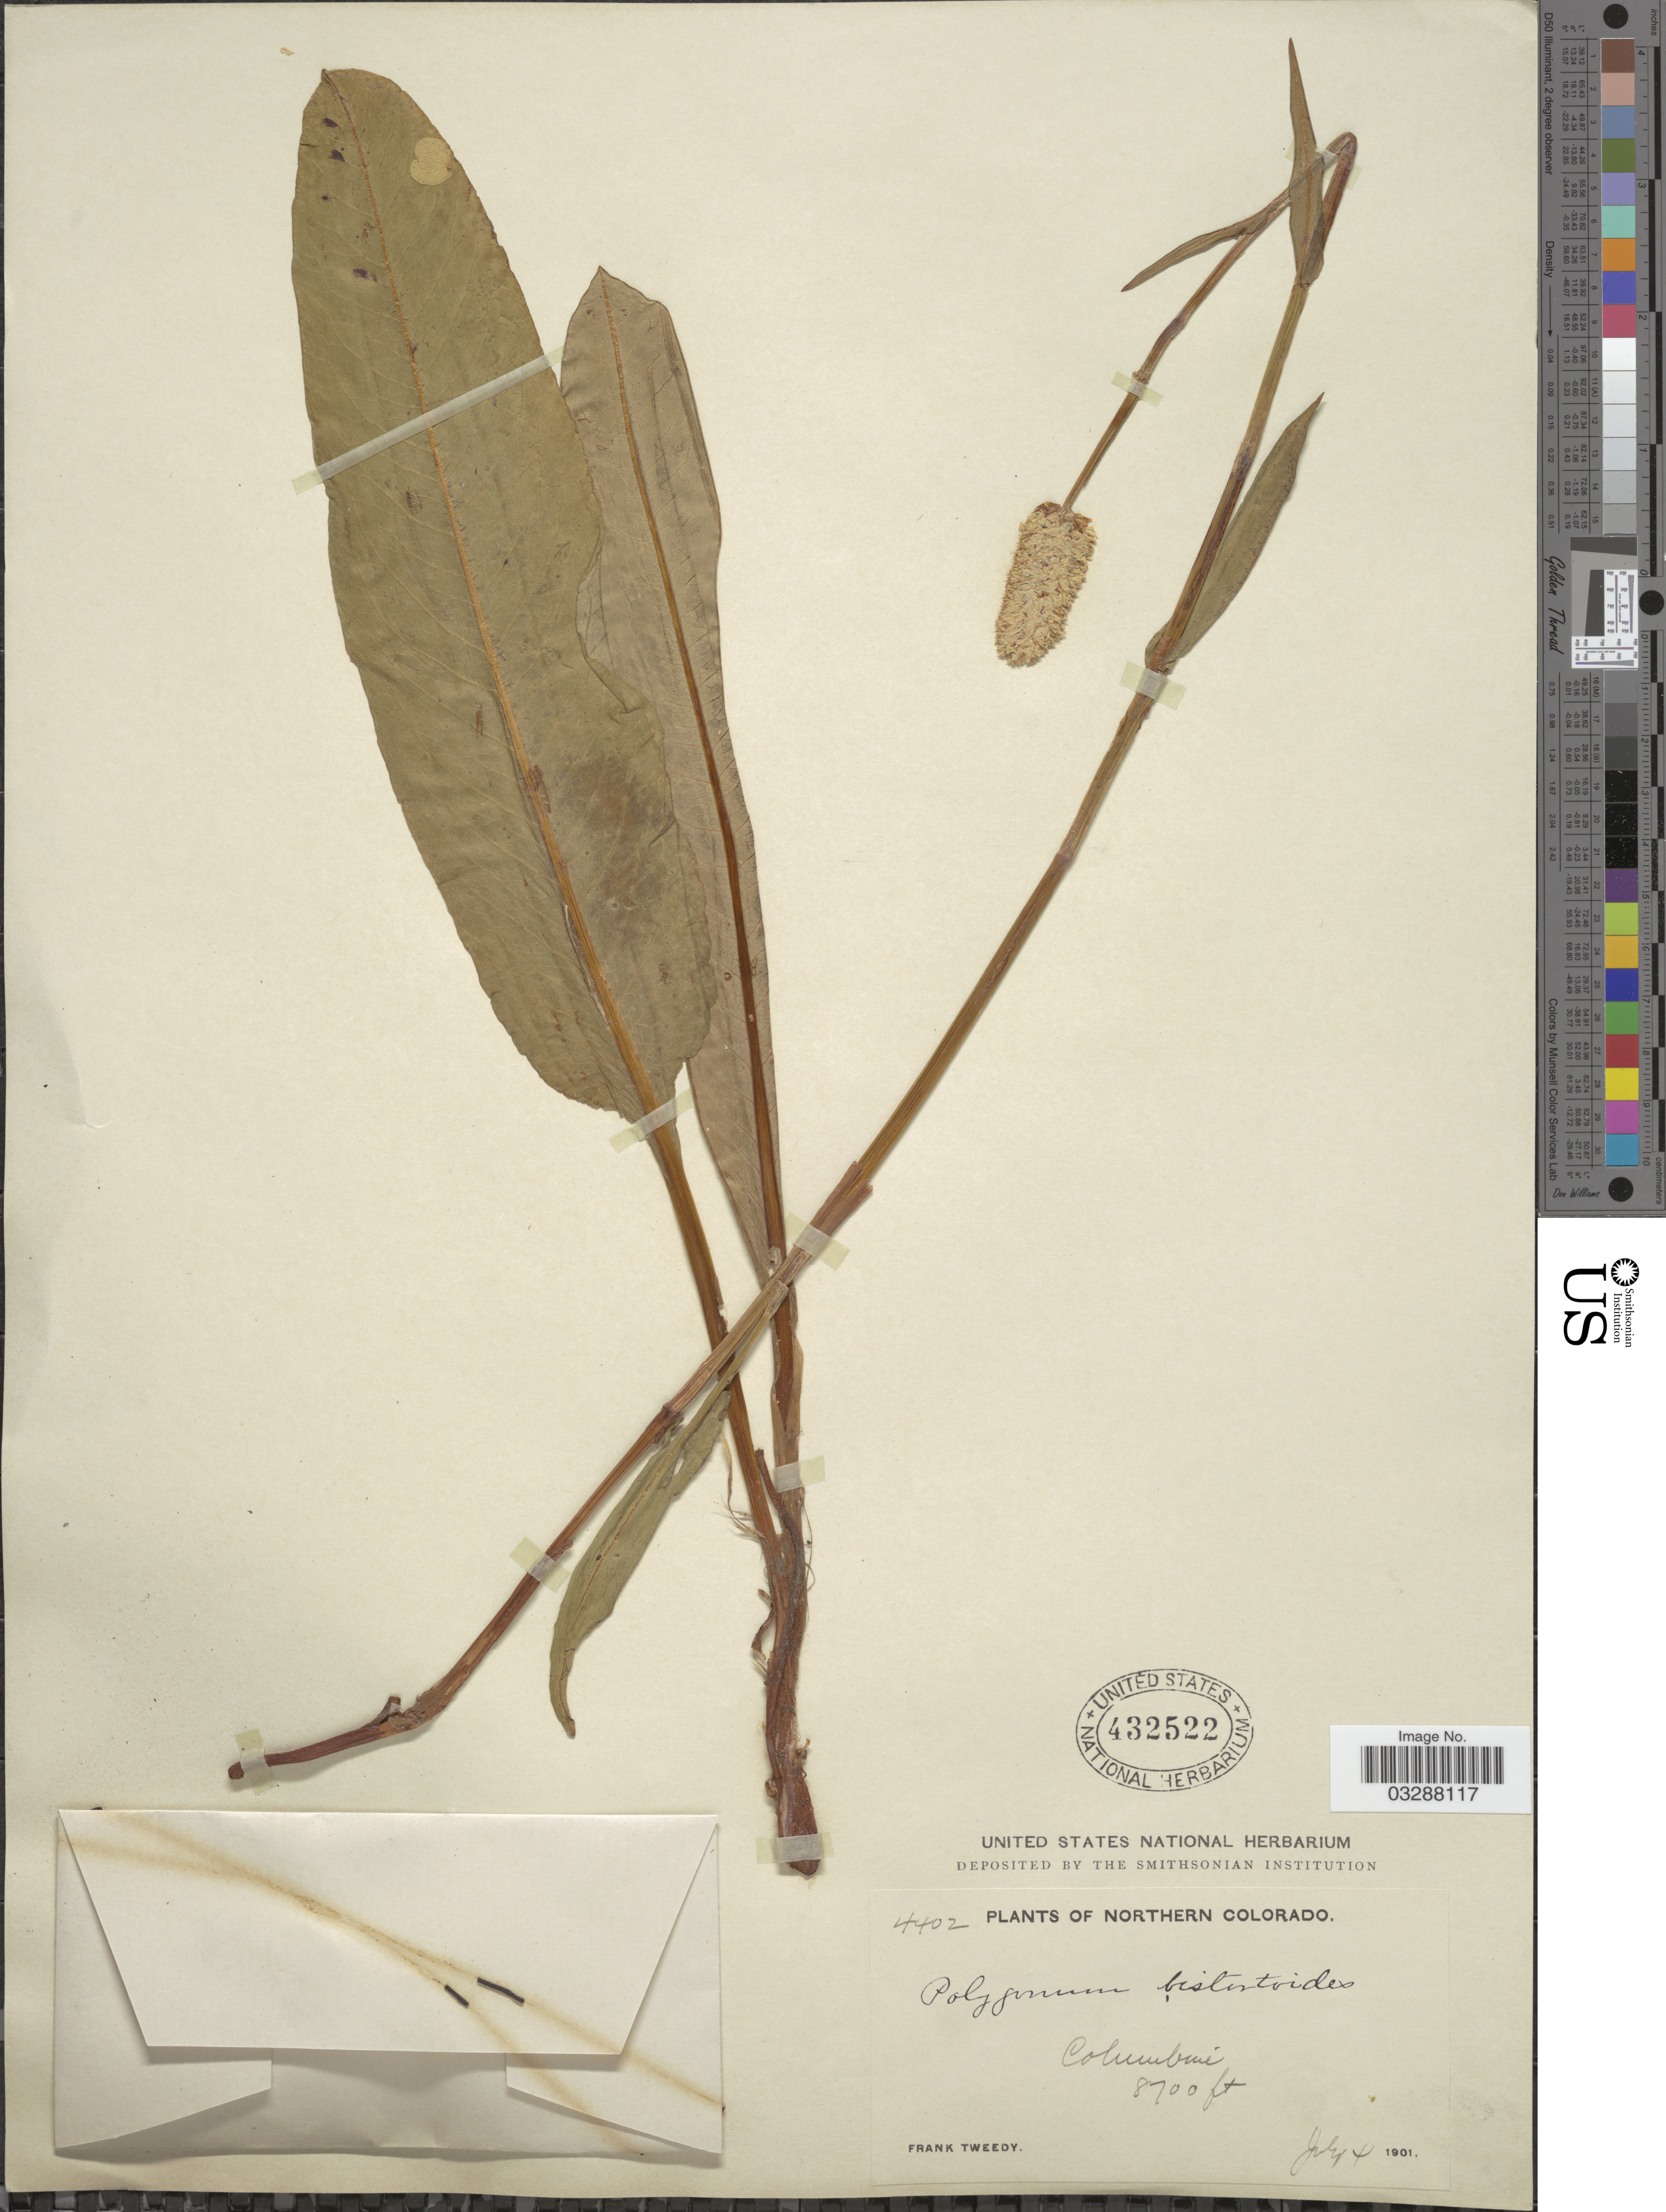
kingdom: Plantae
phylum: Tracheophyta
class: Magnoliopsida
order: Caryophyllales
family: Polygonaceae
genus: Bistorta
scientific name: Bistorta bistortoides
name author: (Pursh) Small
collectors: F. Tweedy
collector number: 4402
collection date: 1901-07-04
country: United States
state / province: Colorado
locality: Northern Colorado. Columbine.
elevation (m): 2652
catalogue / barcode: US 432522